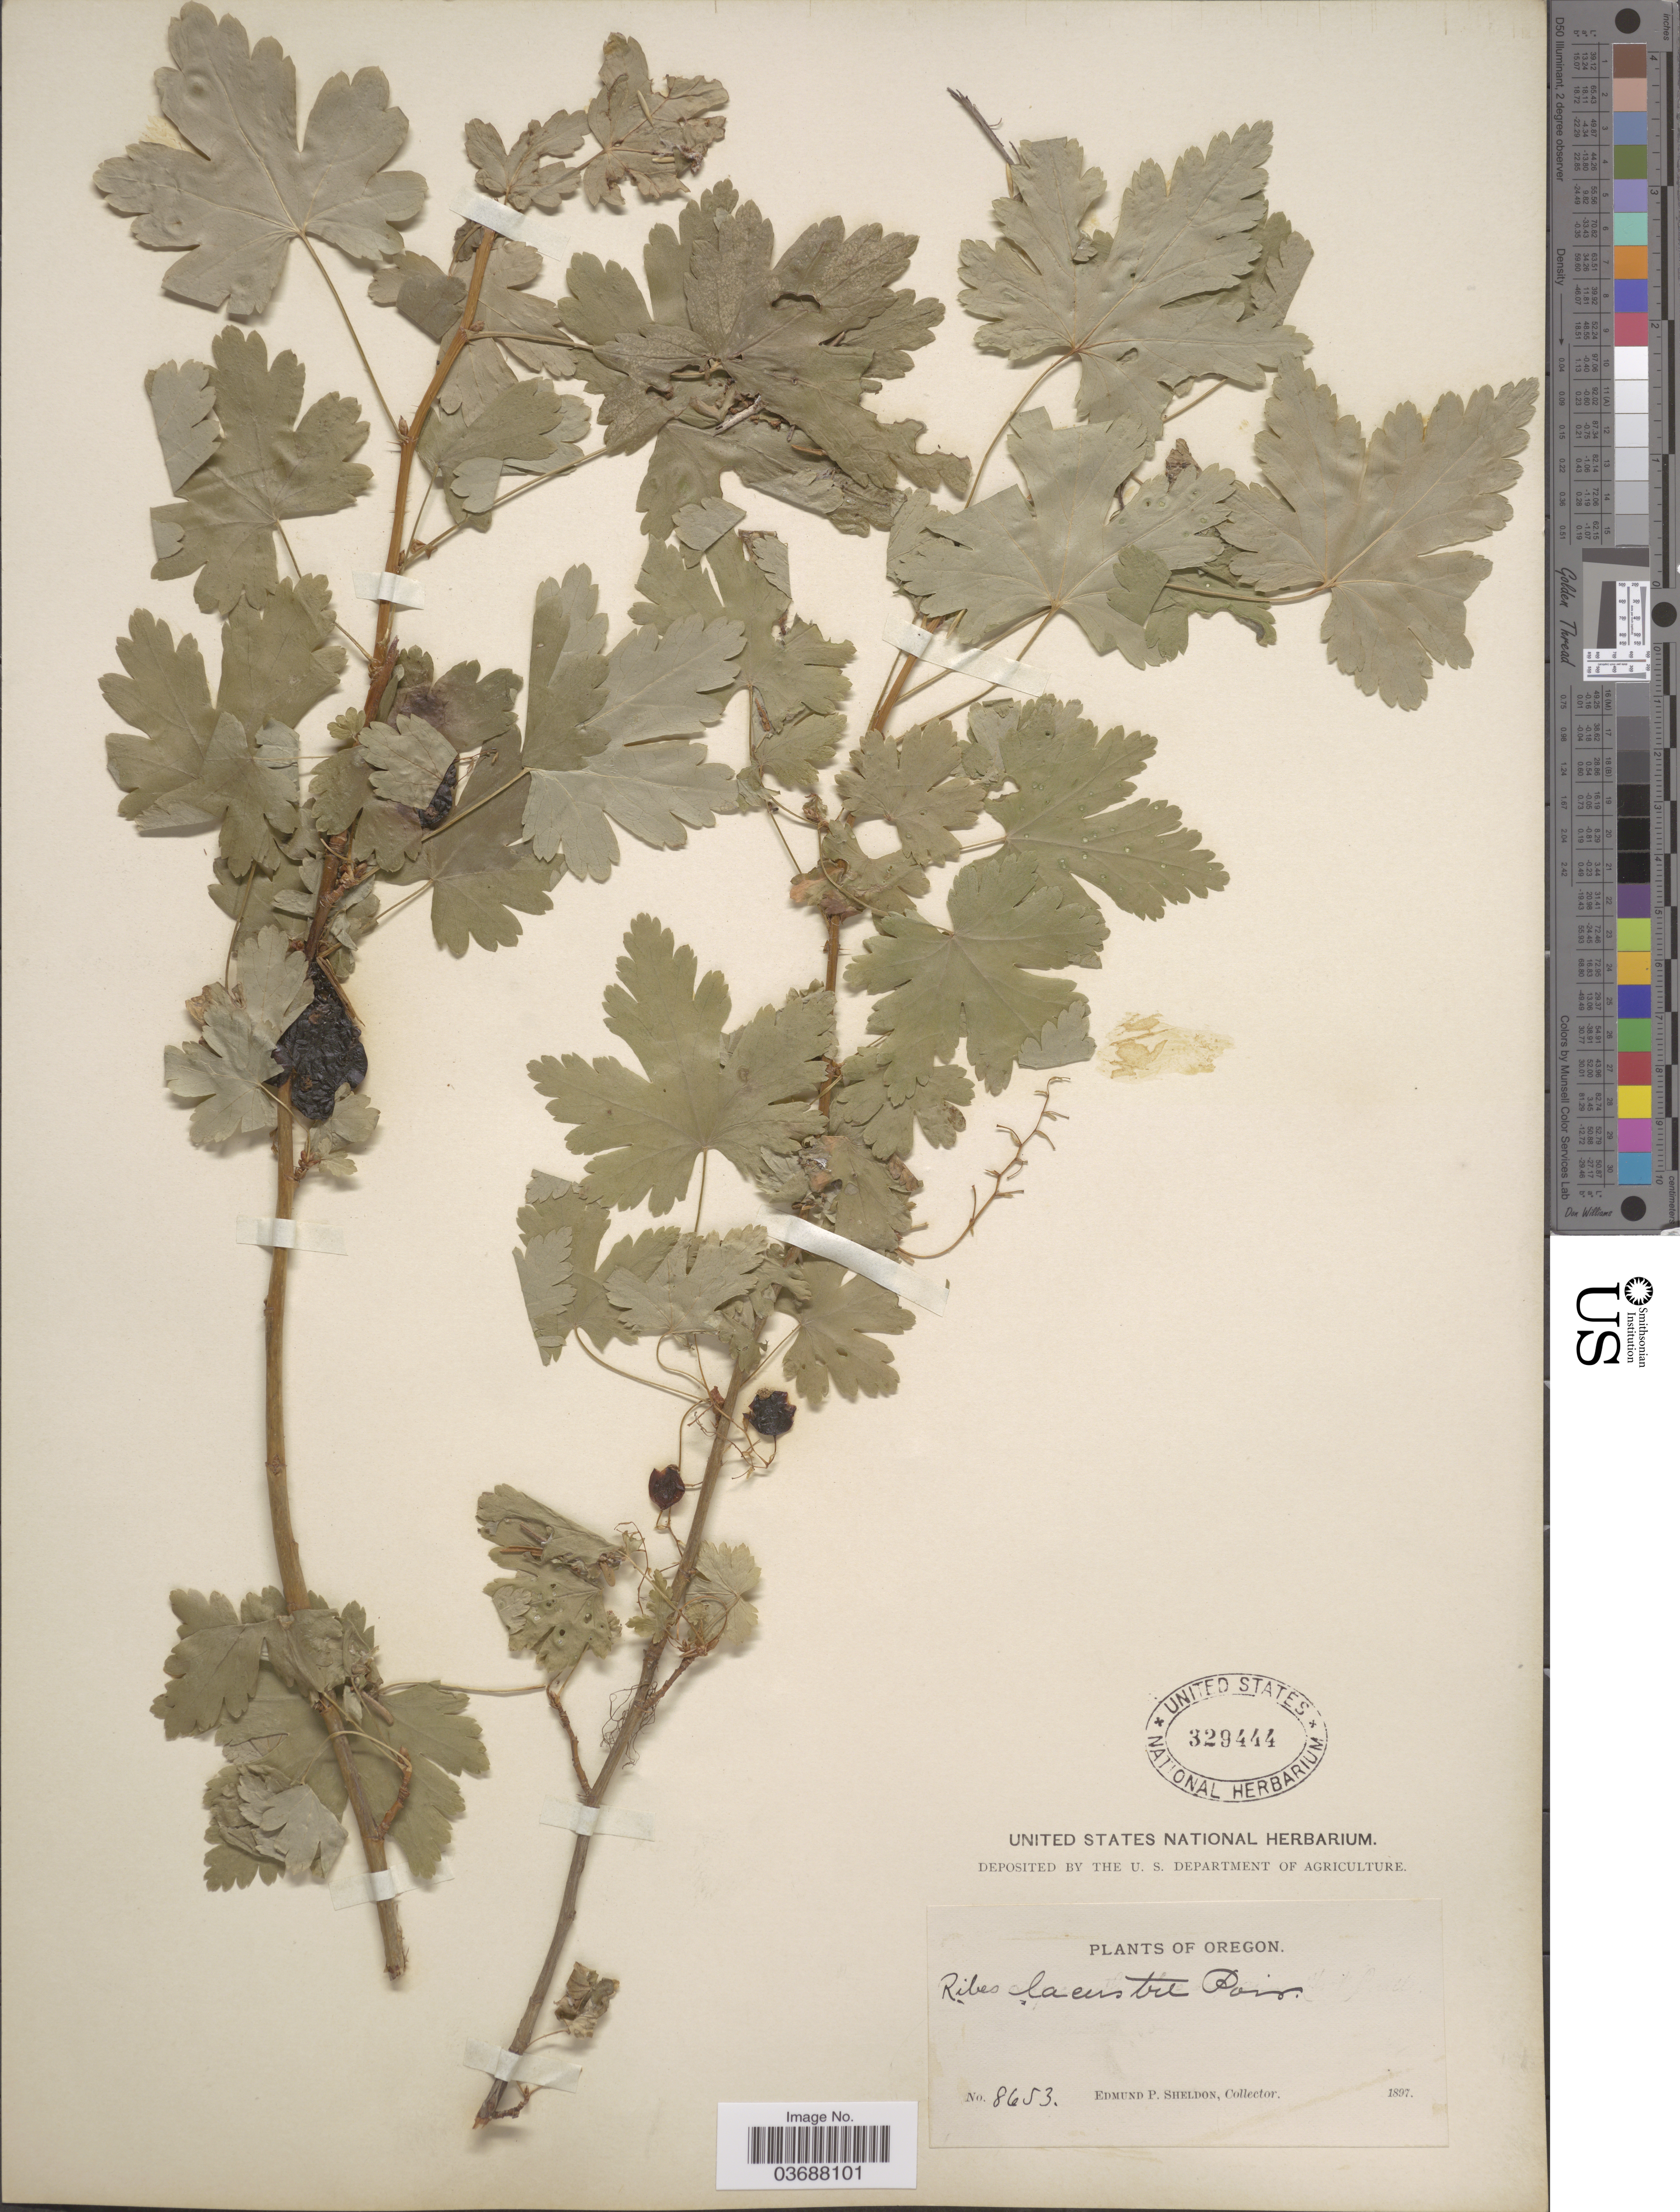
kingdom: Plantae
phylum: Tracheophyta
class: Magnoliopsida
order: Saxifragales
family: Grossulariaceae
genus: Ribes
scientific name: Ribes lacustre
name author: (Pers.) Poir.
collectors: E. P. Sheldon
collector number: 8653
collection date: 1897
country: United States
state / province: Oregon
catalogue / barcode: US 329444